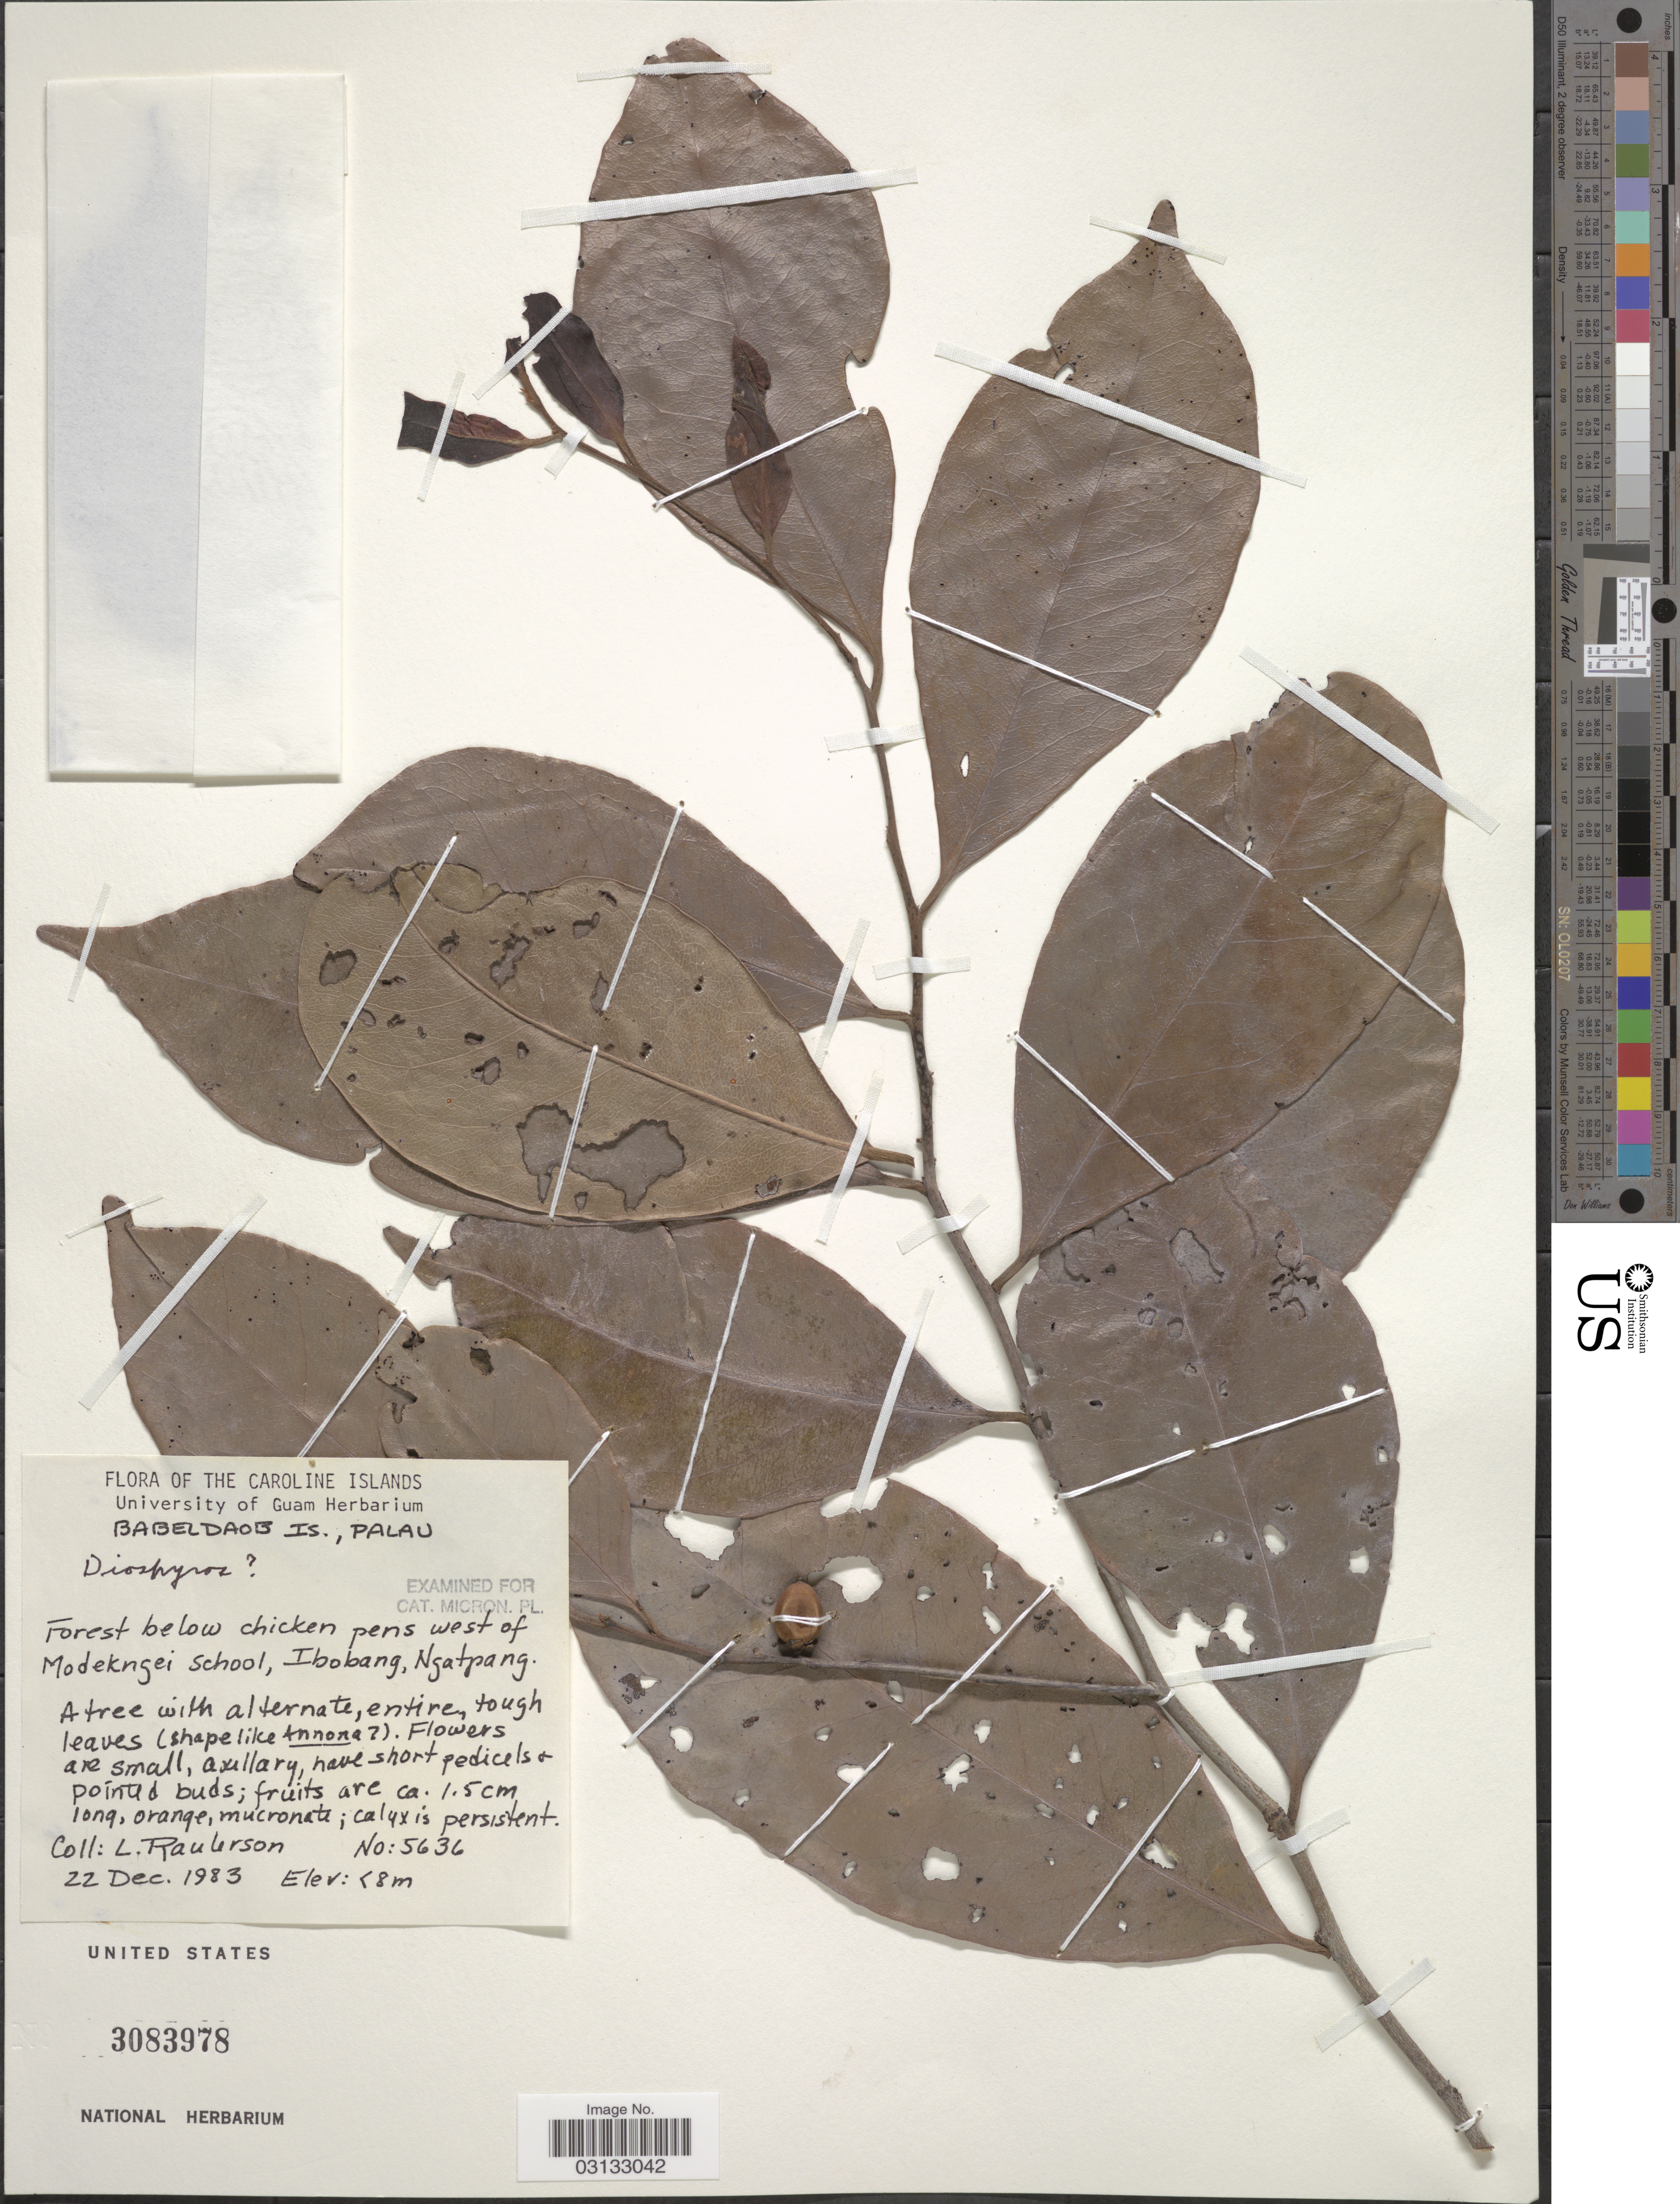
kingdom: Plantae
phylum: Tracheophyta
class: Magnoliopsida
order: Ericales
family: Ebenaceae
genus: Diospyros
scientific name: Diospyros sp.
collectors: L. Raulerson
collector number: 5636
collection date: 1983-12-22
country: Palau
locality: The Caroline Islands, Babeldaob Is., Palau, Forest below chicken pens west of Modekngei School, Ibobang, Ngatpang.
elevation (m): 8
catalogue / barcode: US 3083978